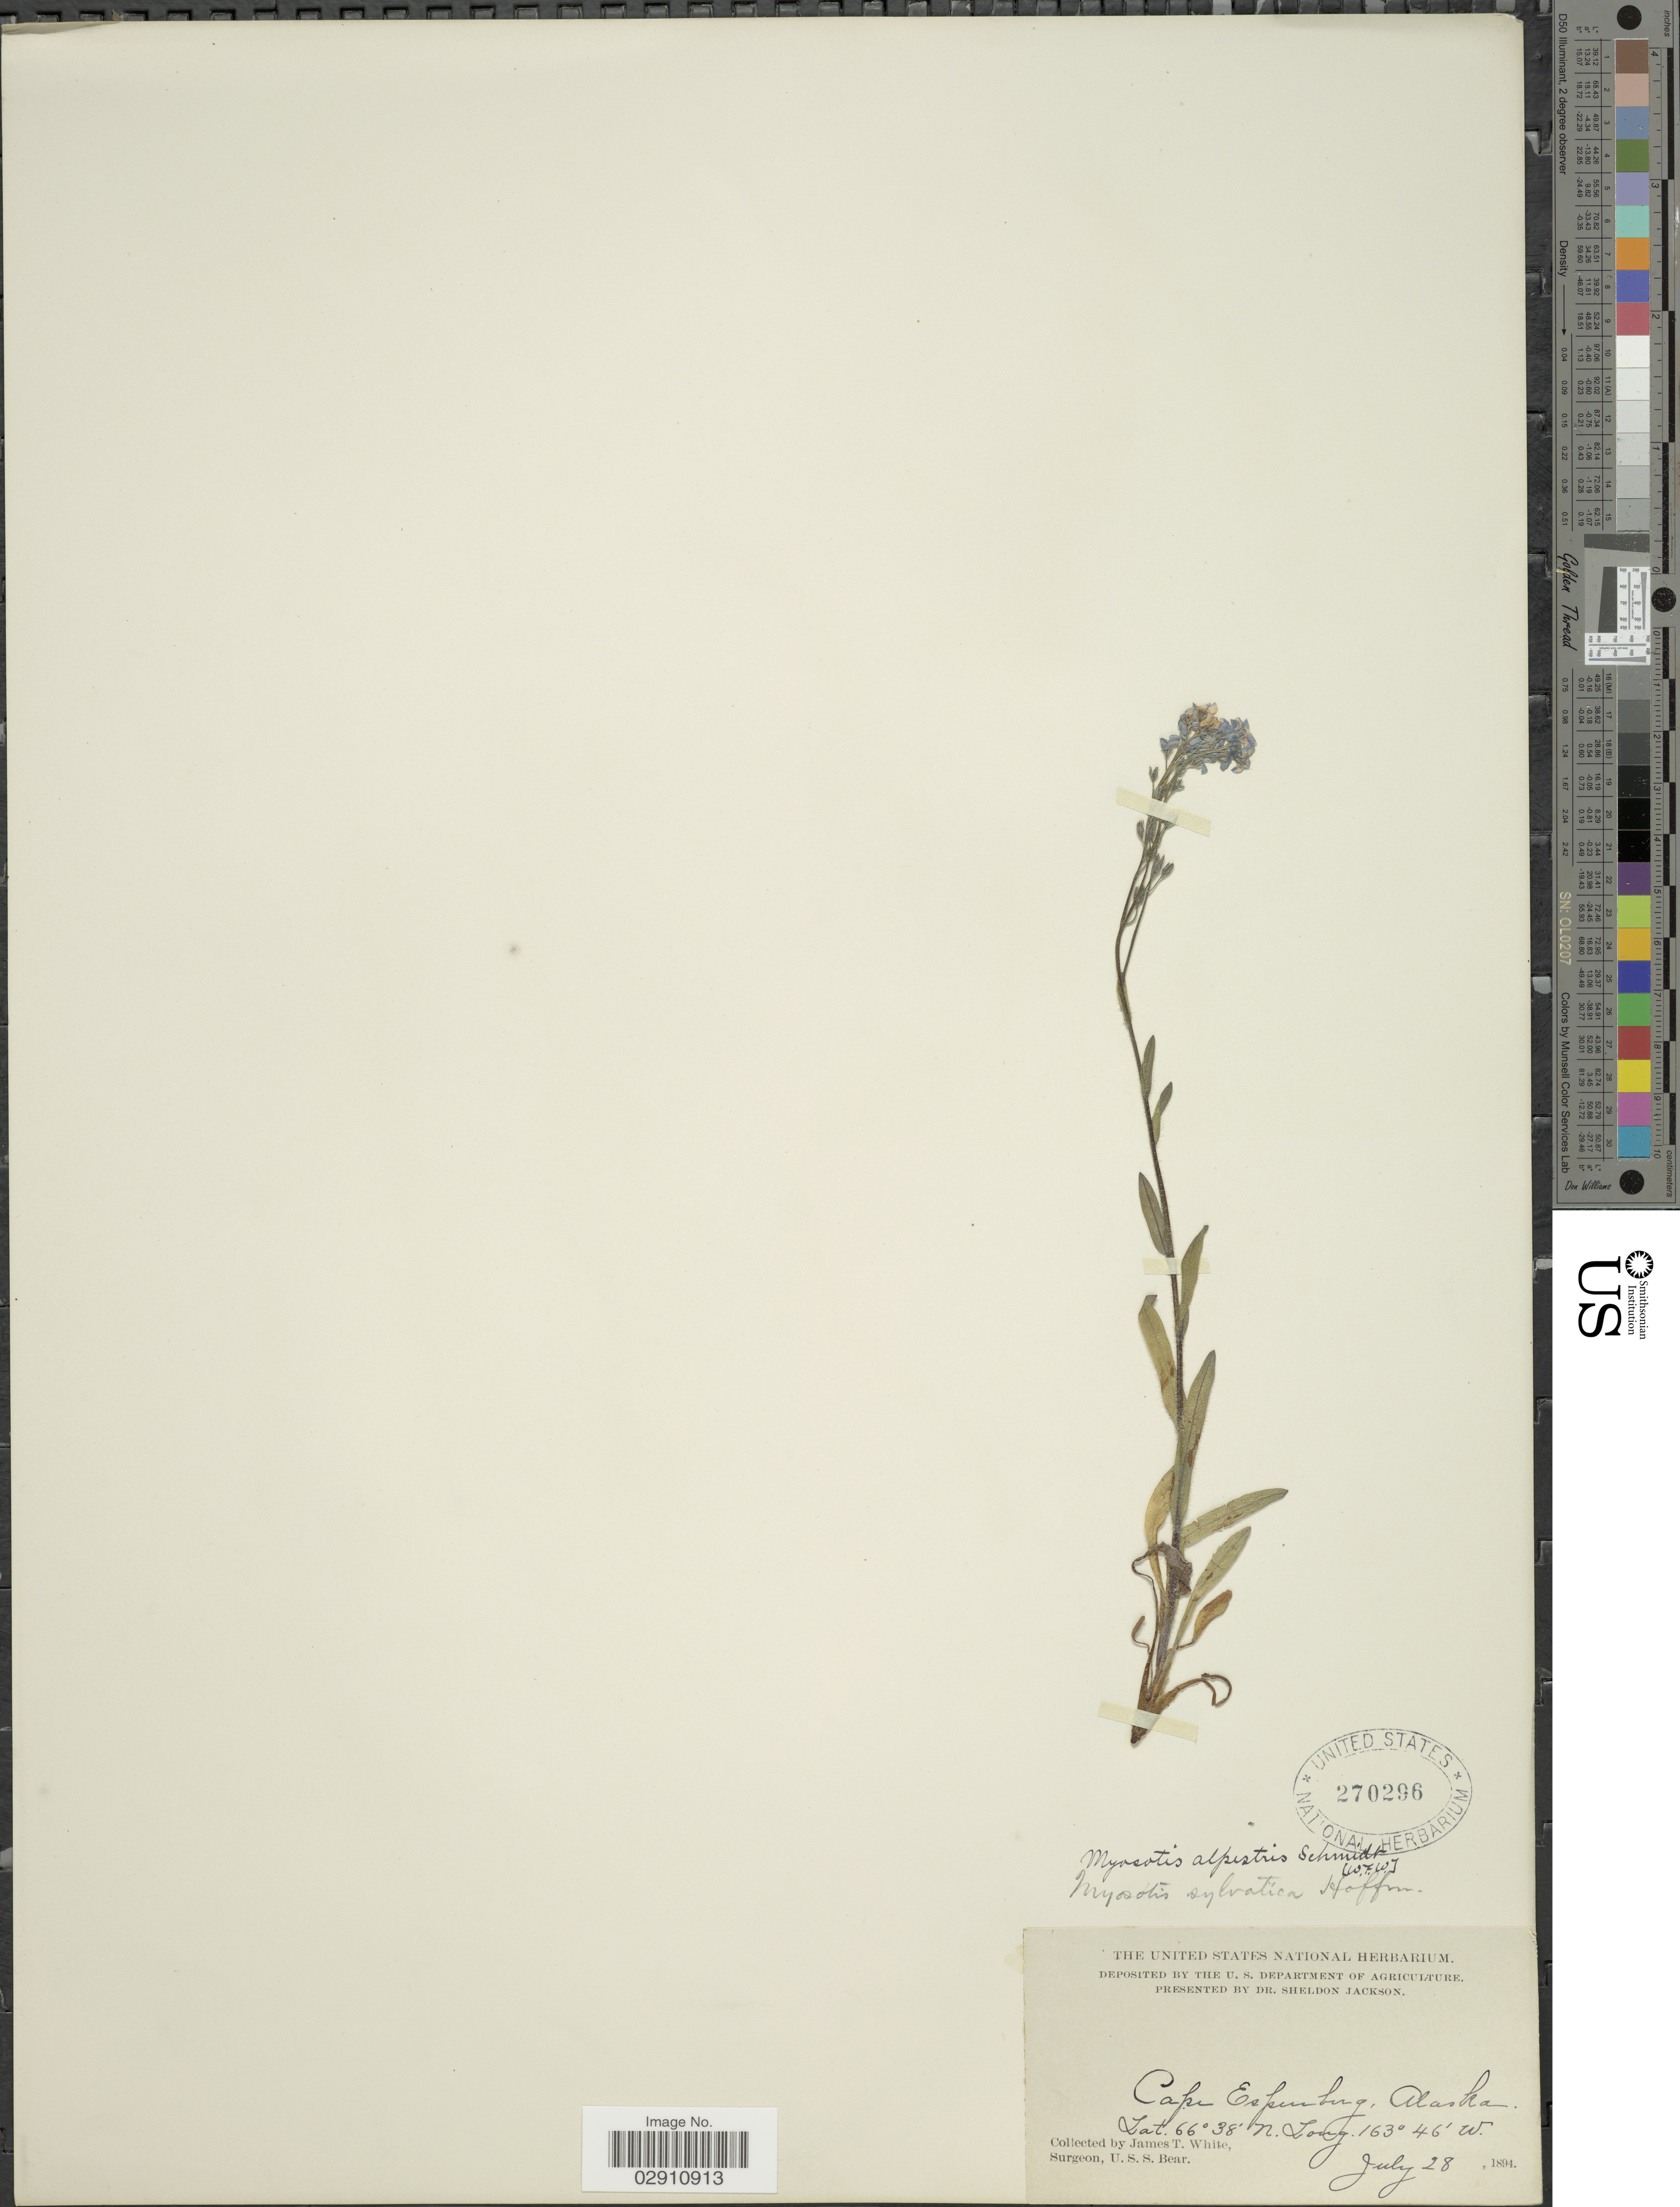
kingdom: Plantae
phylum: Tracheophyta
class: Magnoliopsida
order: Boraginales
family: Boraginaceae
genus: Myosotis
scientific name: Myosotis alpestris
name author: F.W. Schmidt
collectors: J. T. White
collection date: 1894-07-28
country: United States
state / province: Alaska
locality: Cape Espenberg.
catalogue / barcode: US 270296